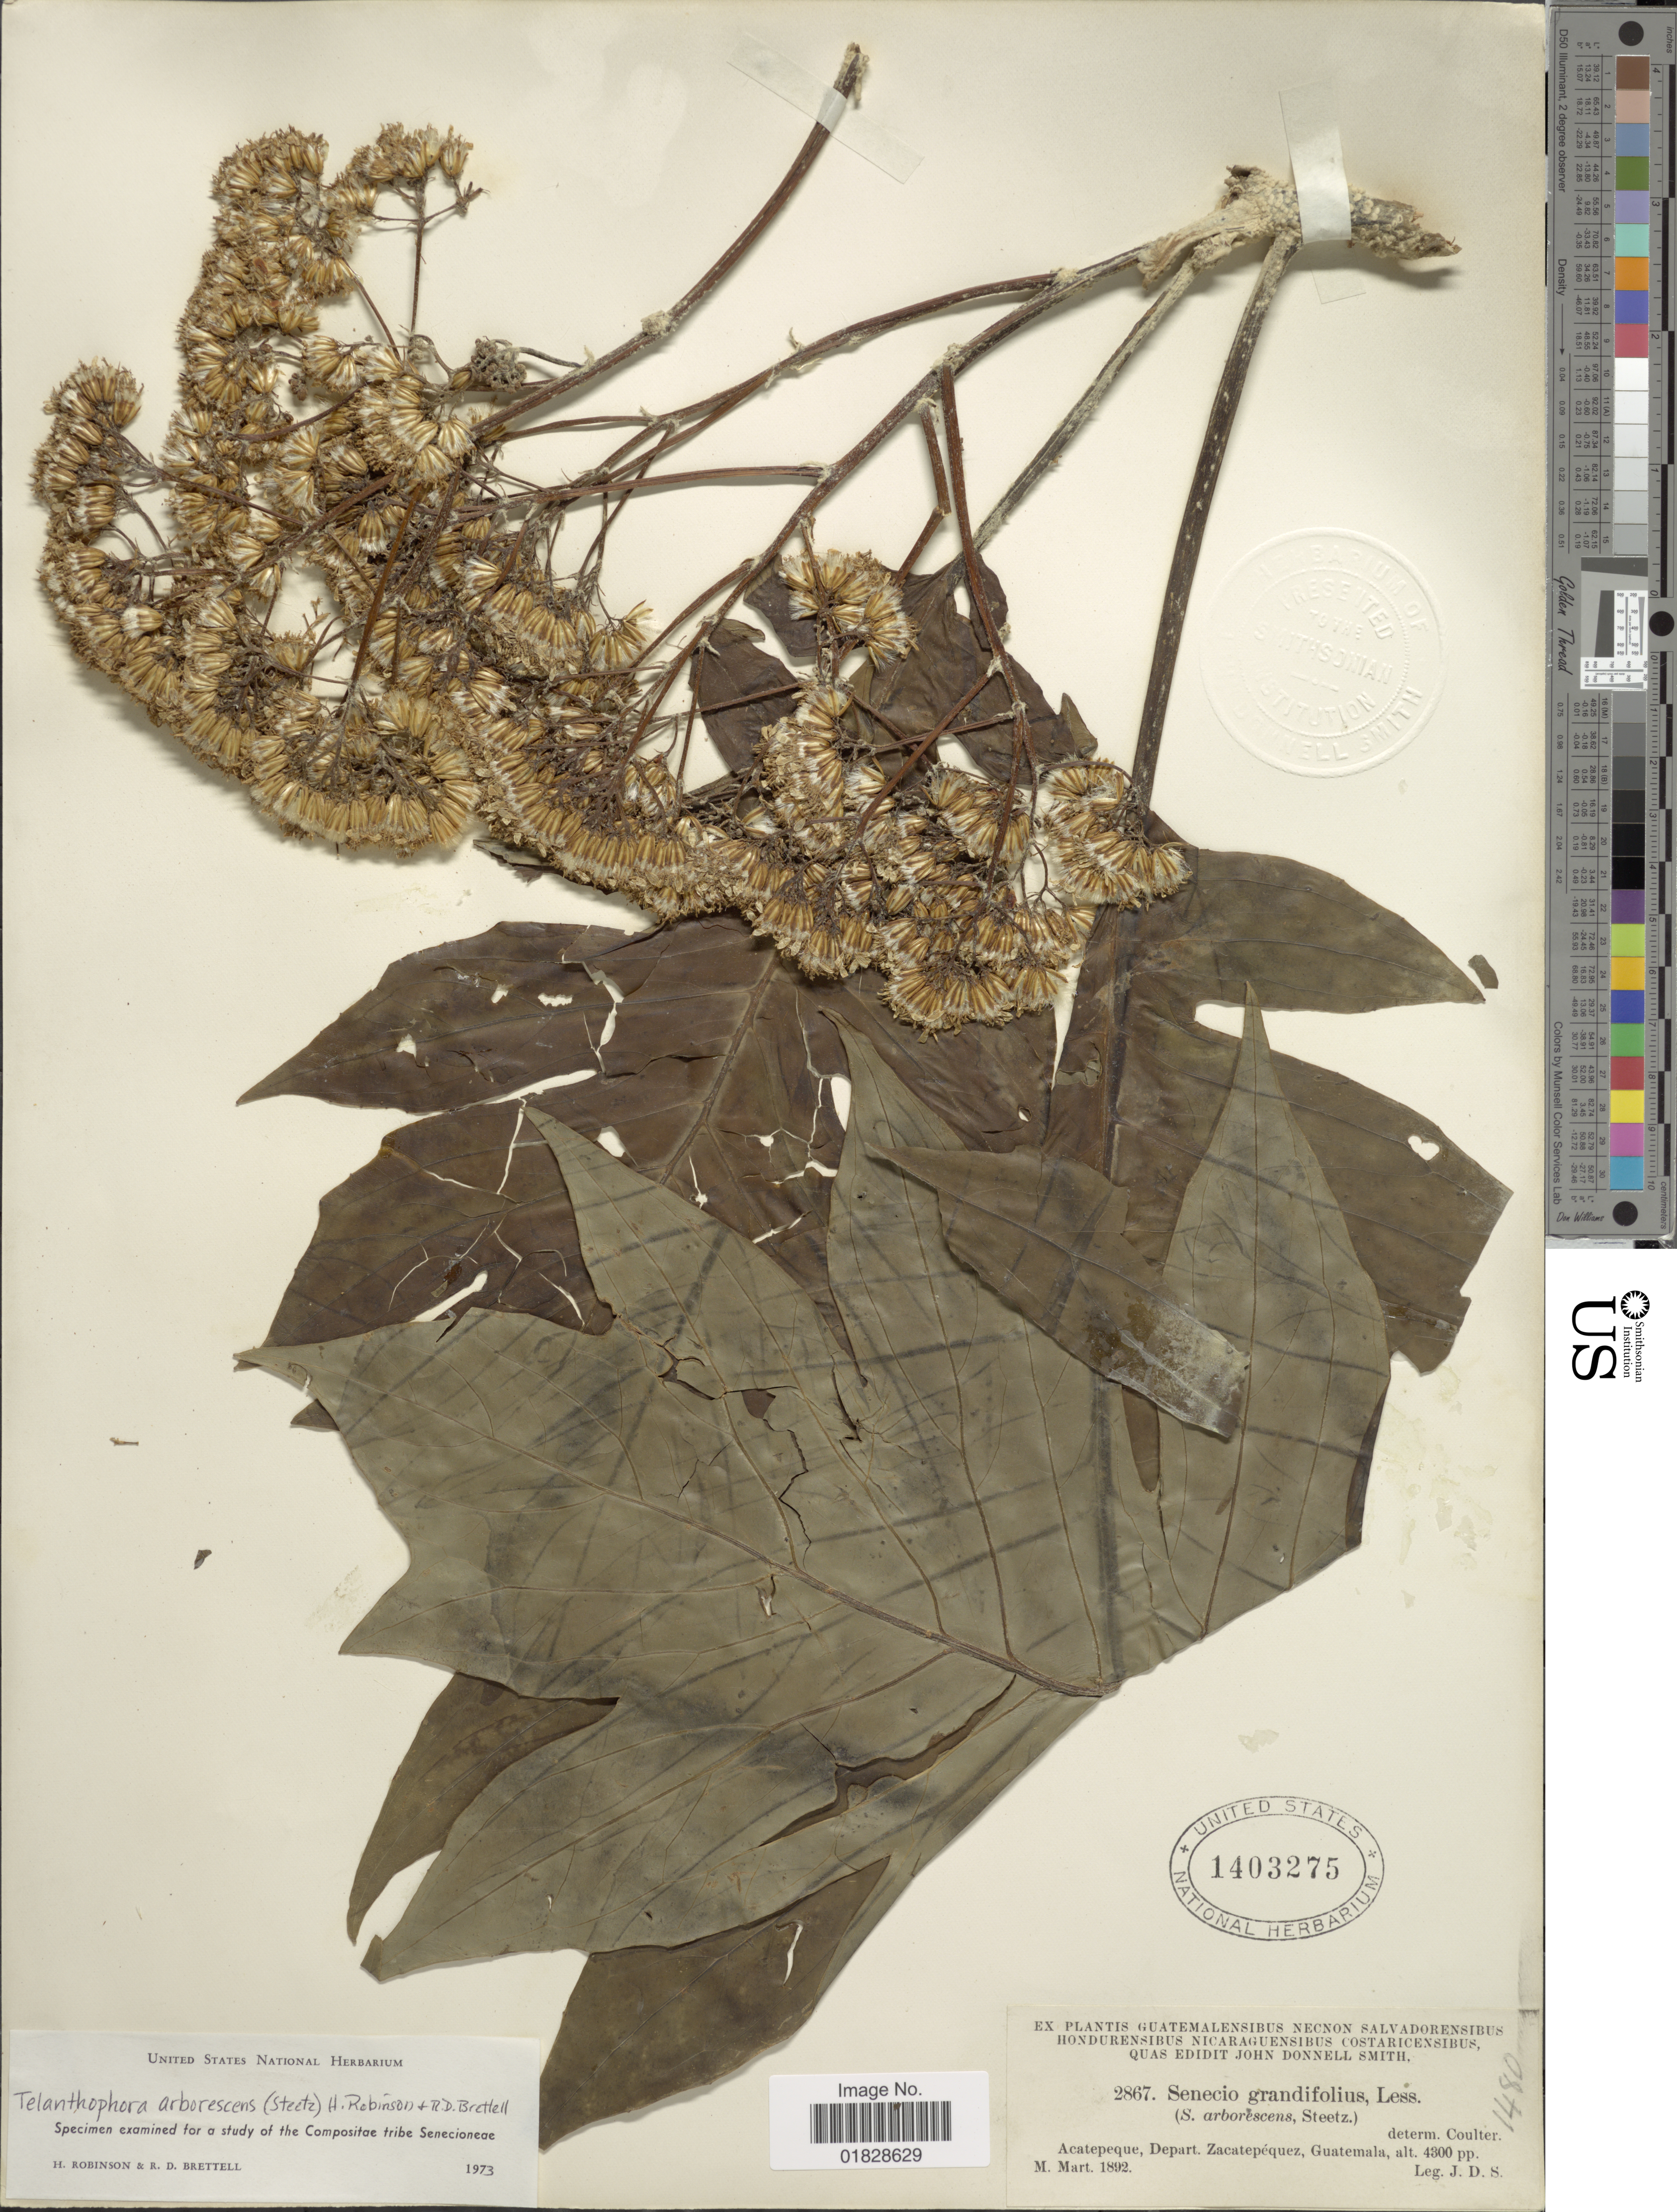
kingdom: Plantae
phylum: Tracheophyta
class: Magnoliopsida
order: Asterales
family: Asteraceae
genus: Telanthophora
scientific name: Telanthophora arborescens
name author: (Steetz) H. Rob. & Brettell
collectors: J. Donnell Smith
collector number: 2867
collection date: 1892-03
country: Guatemala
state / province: Sacatepéquez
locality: Acatepeque, Depart. Zacatepéquez, Guatemala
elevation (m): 1311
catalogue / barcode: US 1403275